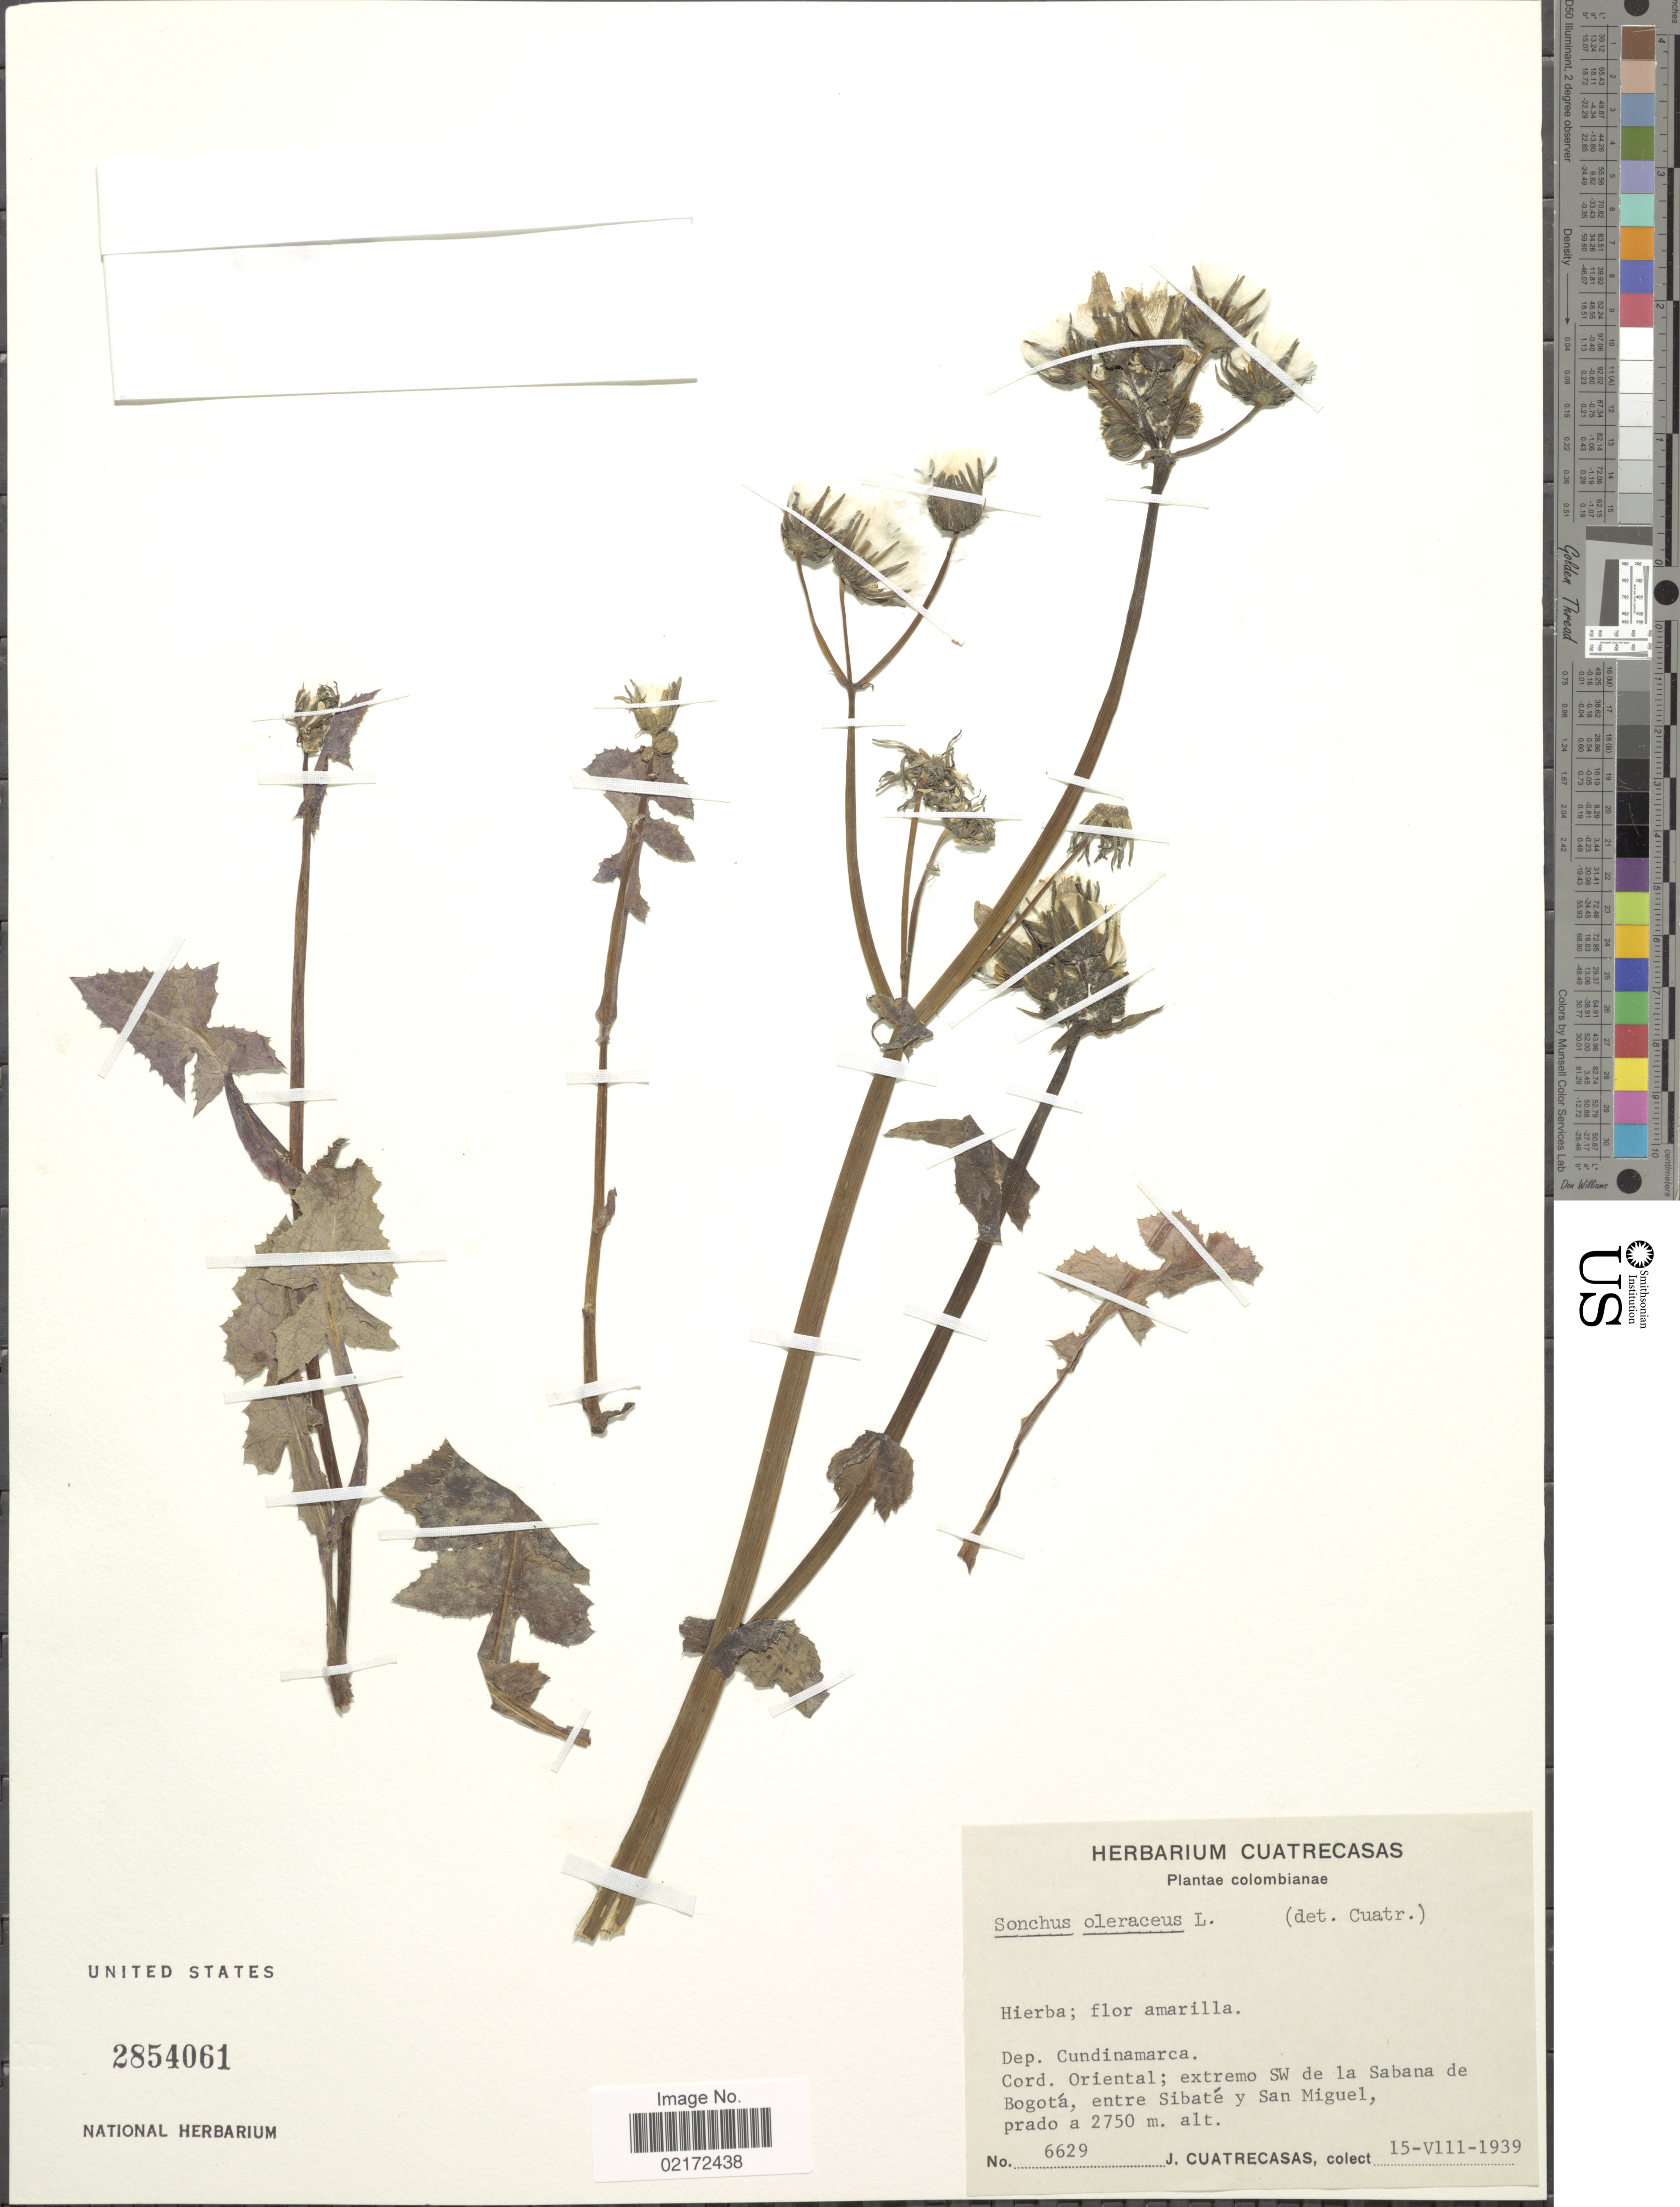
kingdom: Plantae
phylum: Tracheophyta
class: Magnoliopsida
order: Asterales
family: Asteraceae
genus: Sonchus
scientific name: Sonchus oleraceus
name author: L.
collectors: J. Cuatrecasas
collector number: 6629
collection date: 1939-08-15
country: Colombia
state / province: Cundinamarca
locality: Dep. Cundinamarca. Cord. Oriental; extremo SW de la Sabana de Bogotá, entre Sibaté y San Miguel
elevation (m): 2750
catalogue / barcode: US 2854061